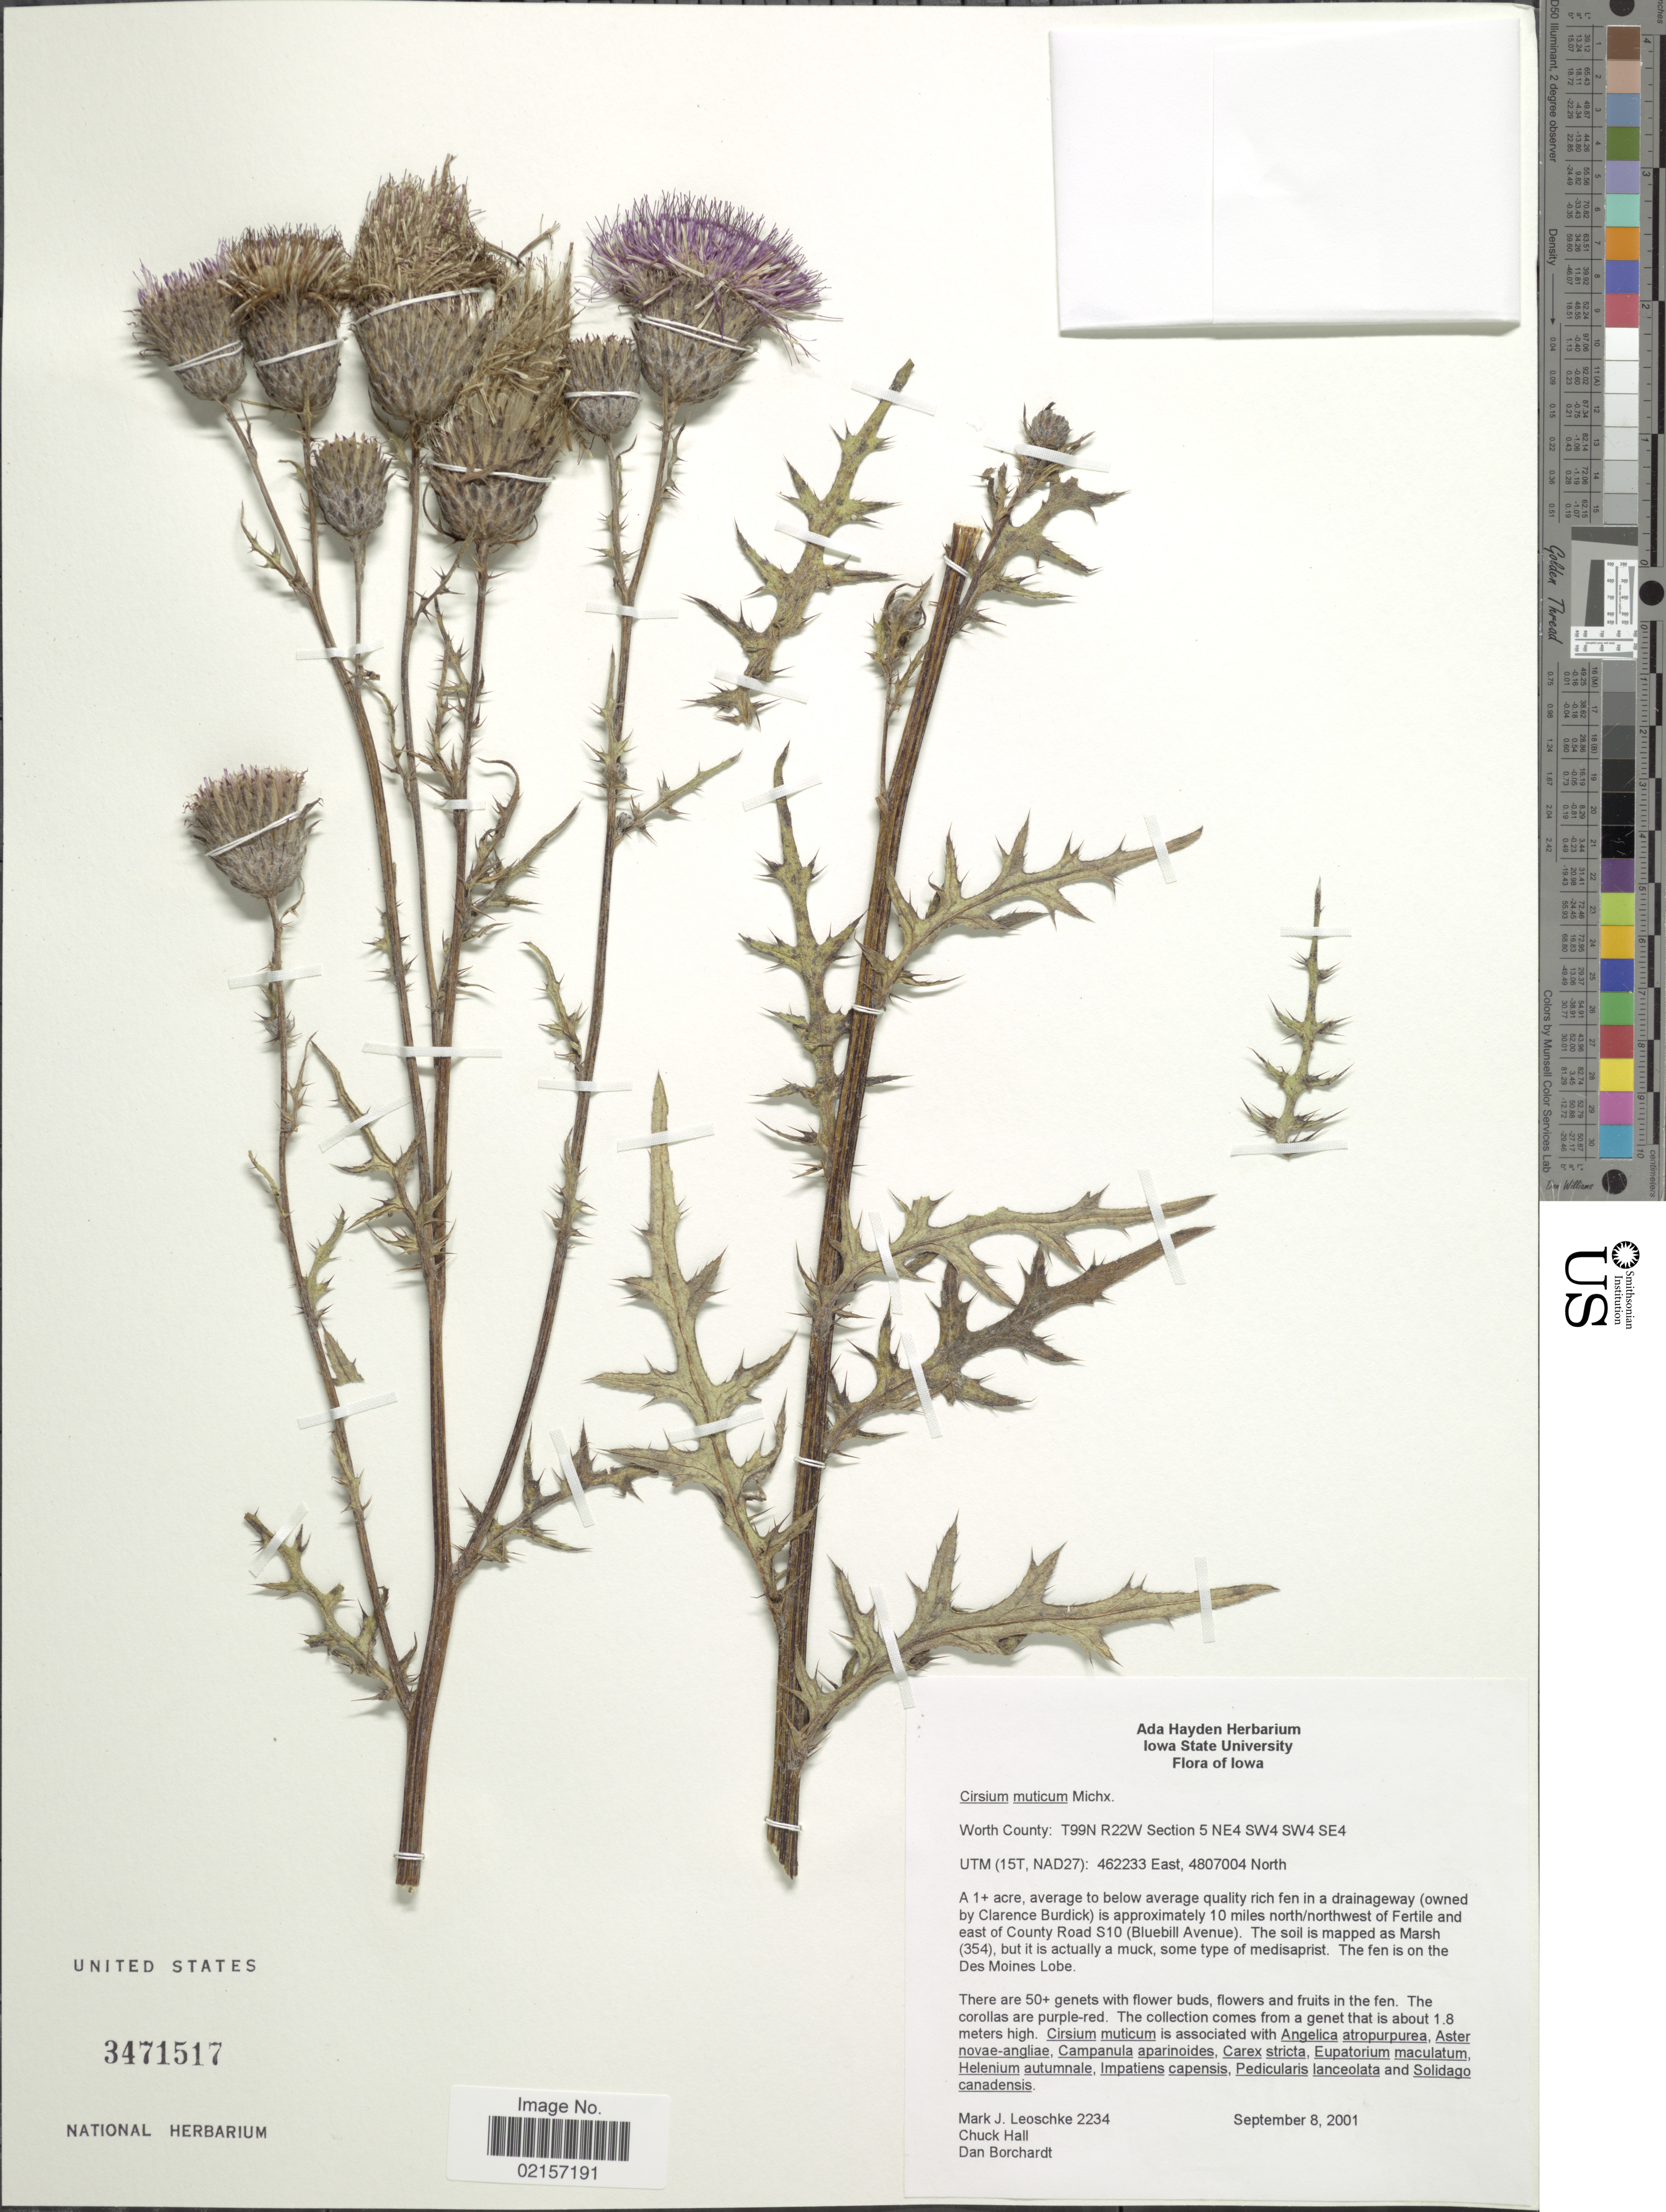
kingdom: Plantae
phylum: Tracheophyta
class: Magnoliopsida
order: Asterales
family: Asteraceae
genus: Cirsium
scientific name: Cirsium muticum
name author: Michx.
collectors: M. J. Leoschke, C. Hall & D. Borchardt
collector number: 2234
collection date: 2001-09-08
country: United States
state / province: Iowa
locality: Worth County: T99N R22W Section 5 NE4 SW4 SW4 SE4, UTM 915T, NAD27): 462233 East, 4807004 North, A1+acre, average below average quality rich fen in drainageway (owned by Clarence Burdick) is approximately 10 miles north/northwest of Fertile and east of County Road S10 (Bluebill Avenue), the fen is on the Des Moines Lobe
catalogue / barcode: US 3471517